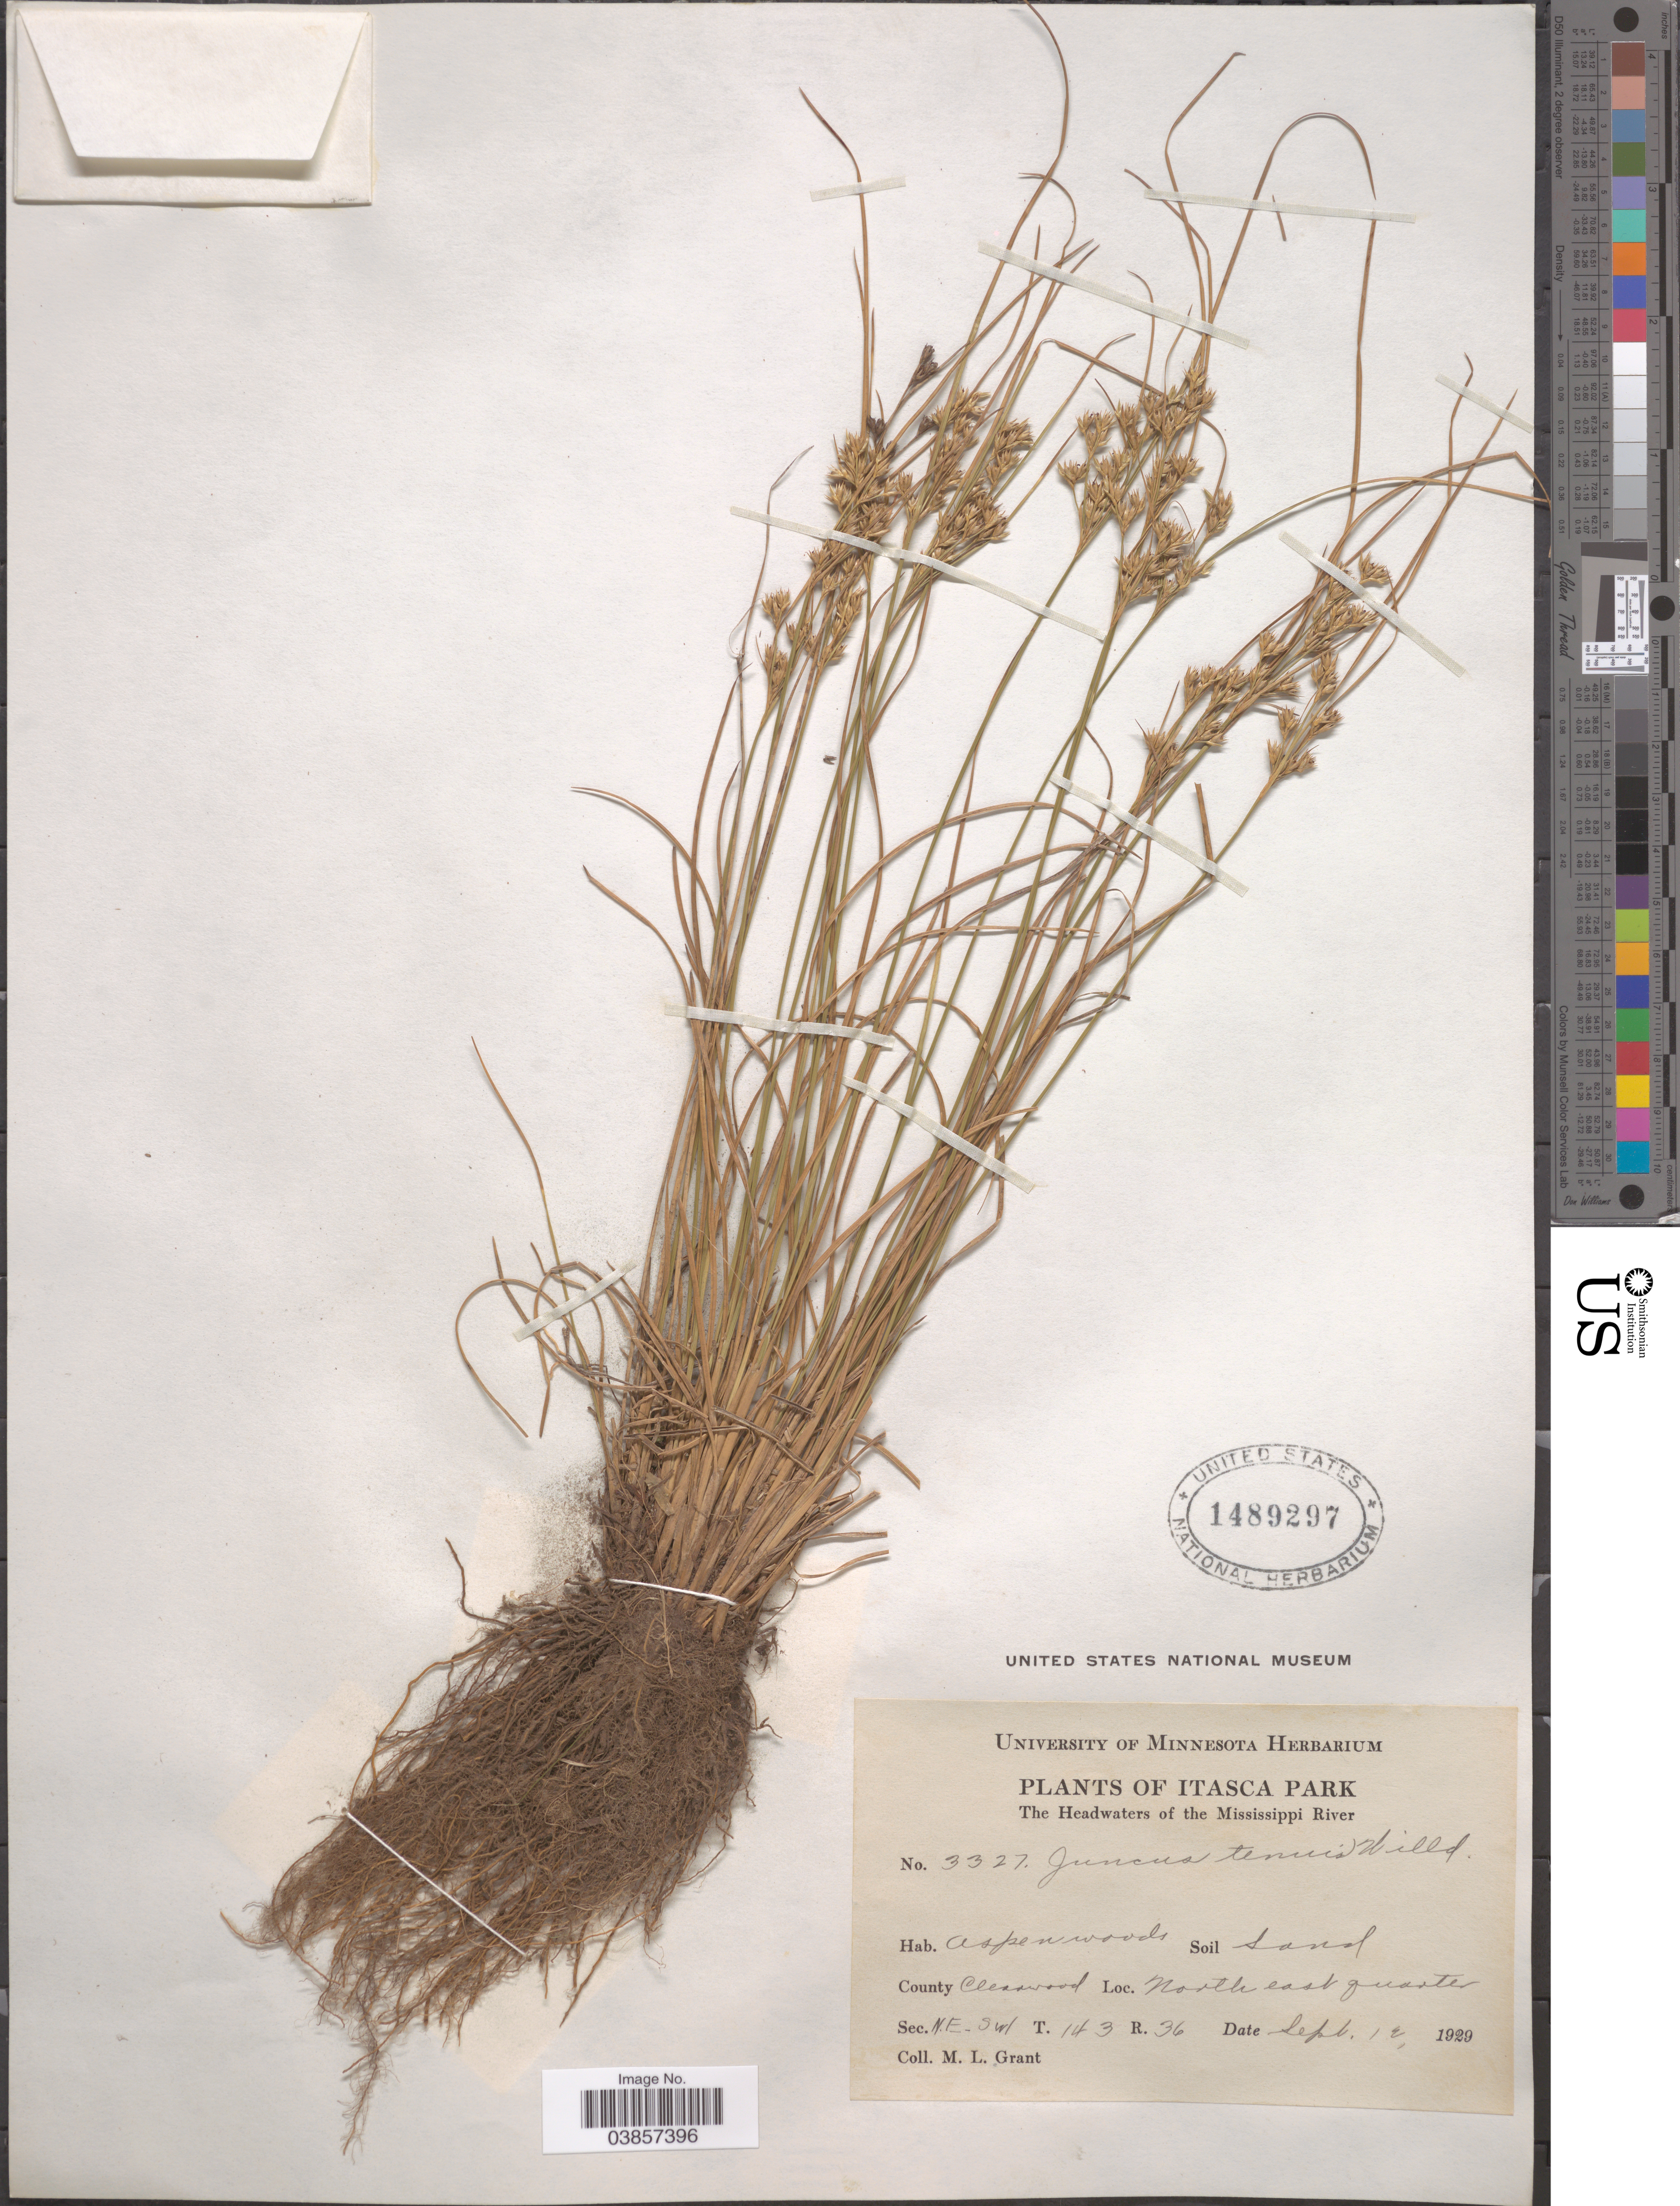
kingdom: Plantae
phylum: Tracheophyta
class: Liliopsida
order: Poales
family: Juncaceae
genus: Juncus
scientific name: Juncus tenuis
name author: Willd.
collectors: M. L. Grant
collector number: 3327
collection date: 1929-09-12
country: United States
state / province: Minnesota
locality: Itasca Park. The headwaters of the Mississippi River. County Clearwood, North east quarter. Sec. NE-SW 1 T. 143 R.36.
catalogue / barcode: US 1489297